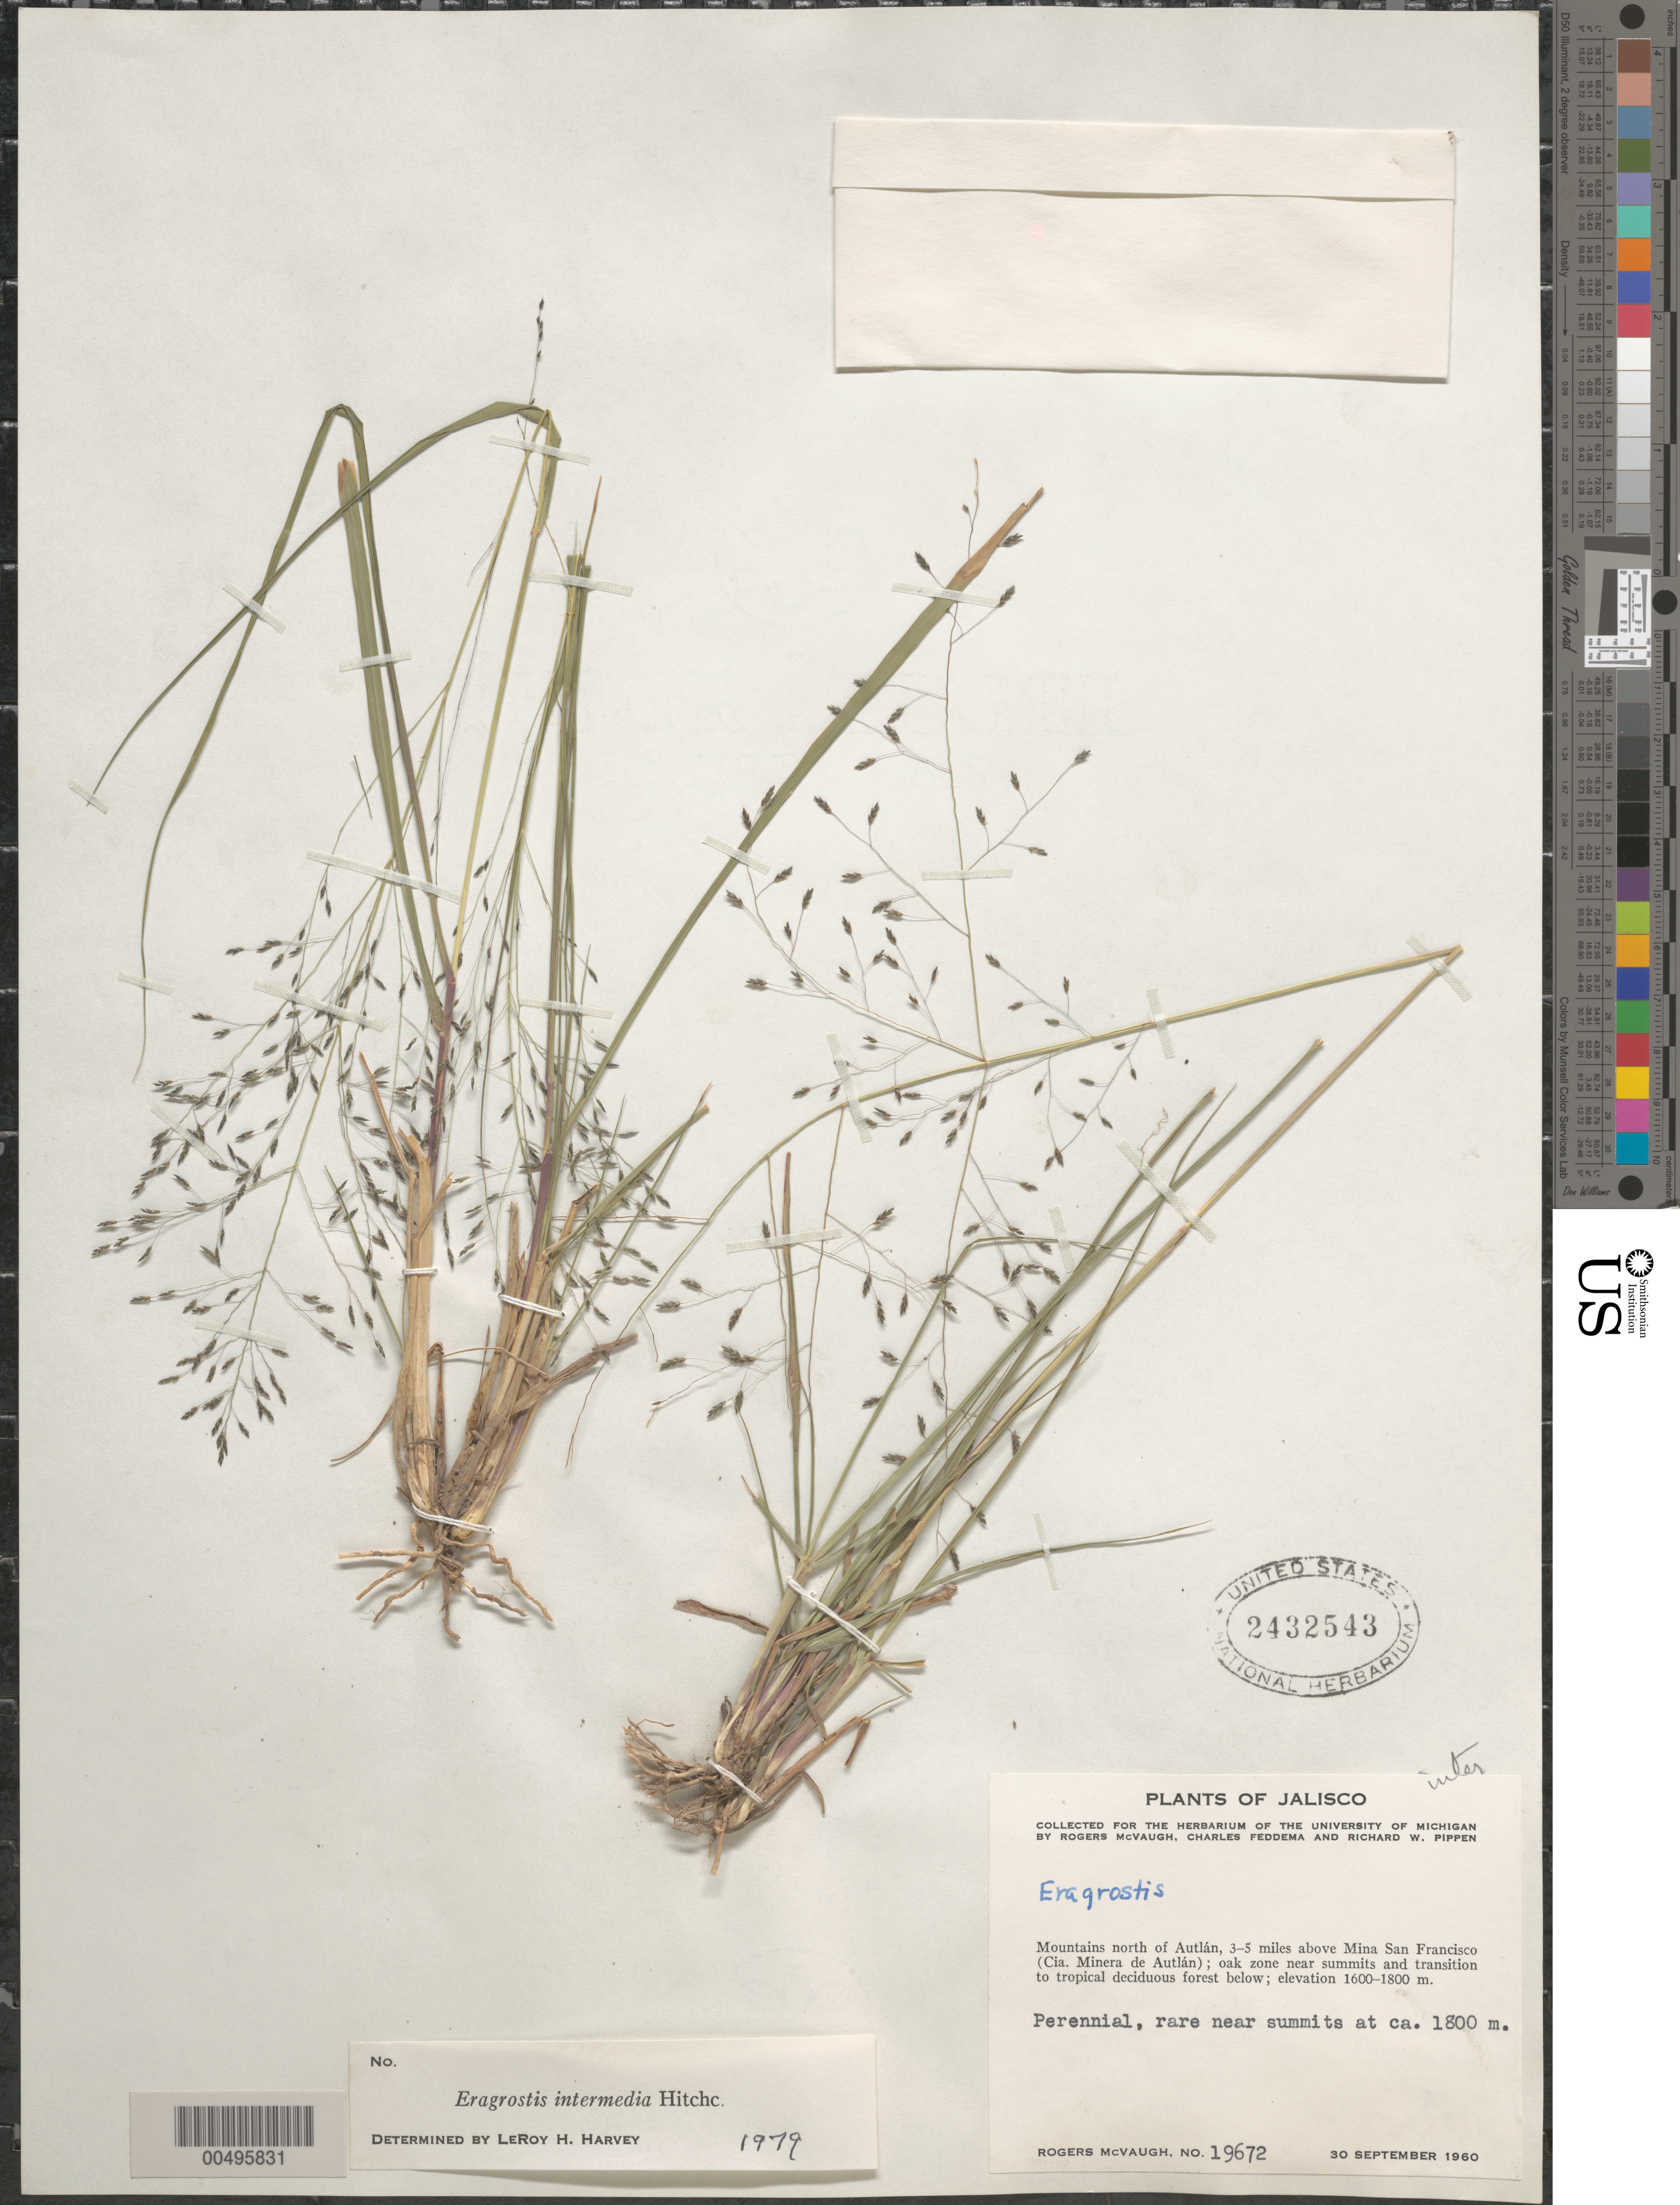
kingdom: Plantae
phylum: Tracheophyta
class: Liliopsida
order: Poales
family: Poaceae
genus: Eragrostis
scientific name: Eragrostis intermedia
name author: Hitchc.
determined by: Harvey, L. H.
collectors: R. McVaugh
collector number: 19672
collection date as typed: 30 Sep 1960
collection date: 1960-09-30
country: Mexico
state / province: Jalisco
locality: Mtns N of Autlán, 3-5 mi above Mina San Francisco (Cia. Minera de Autlán)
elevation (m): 1600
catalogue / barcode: US 2432543